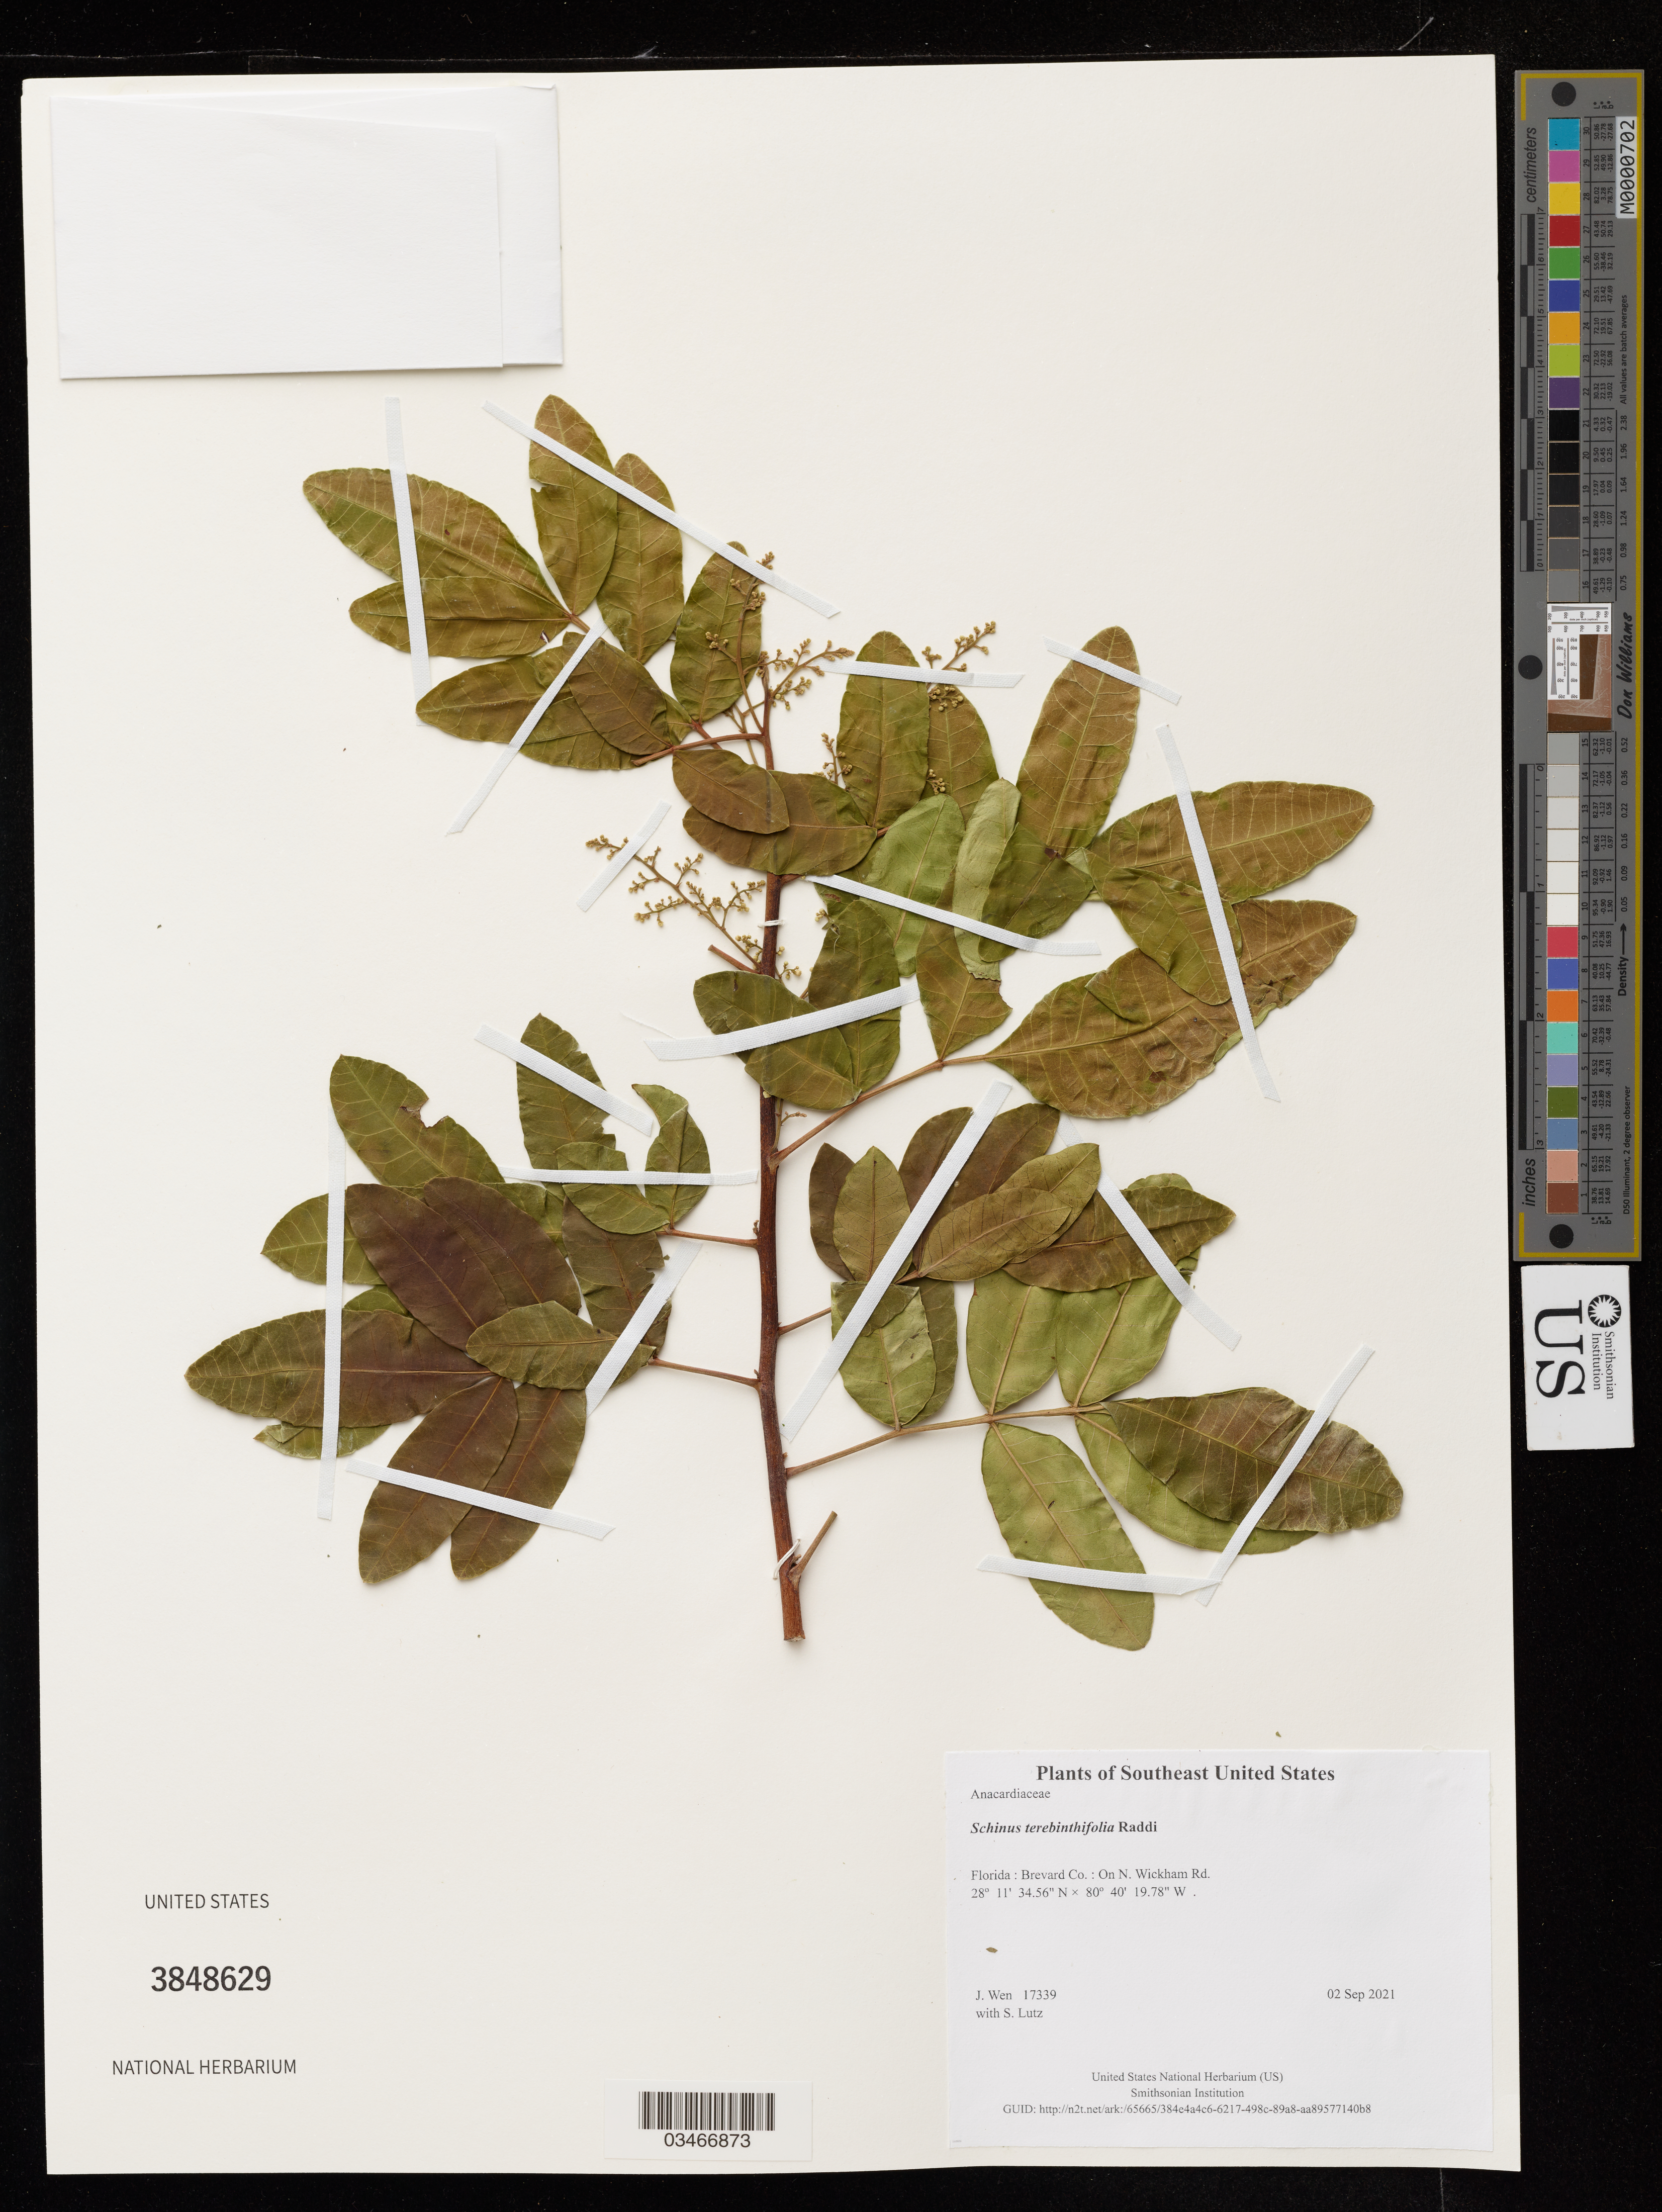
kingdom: Plantae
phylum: Tracheophyta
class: Magnoliopsida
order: Sapindales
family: Anacardiaceae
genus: Schinus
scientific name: Schinus terebinthifolia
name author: Raddi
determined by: Wen, Jun, (BOT), Smithsonian Institution - National Museum of Natural History (UNITED STATES)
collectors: J. Wen & S. Lutz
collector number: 17339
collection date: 2021-09-02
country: United States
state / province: Florida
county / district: Brevard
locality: On N. Wickham Rd.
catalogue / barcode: US 3848629